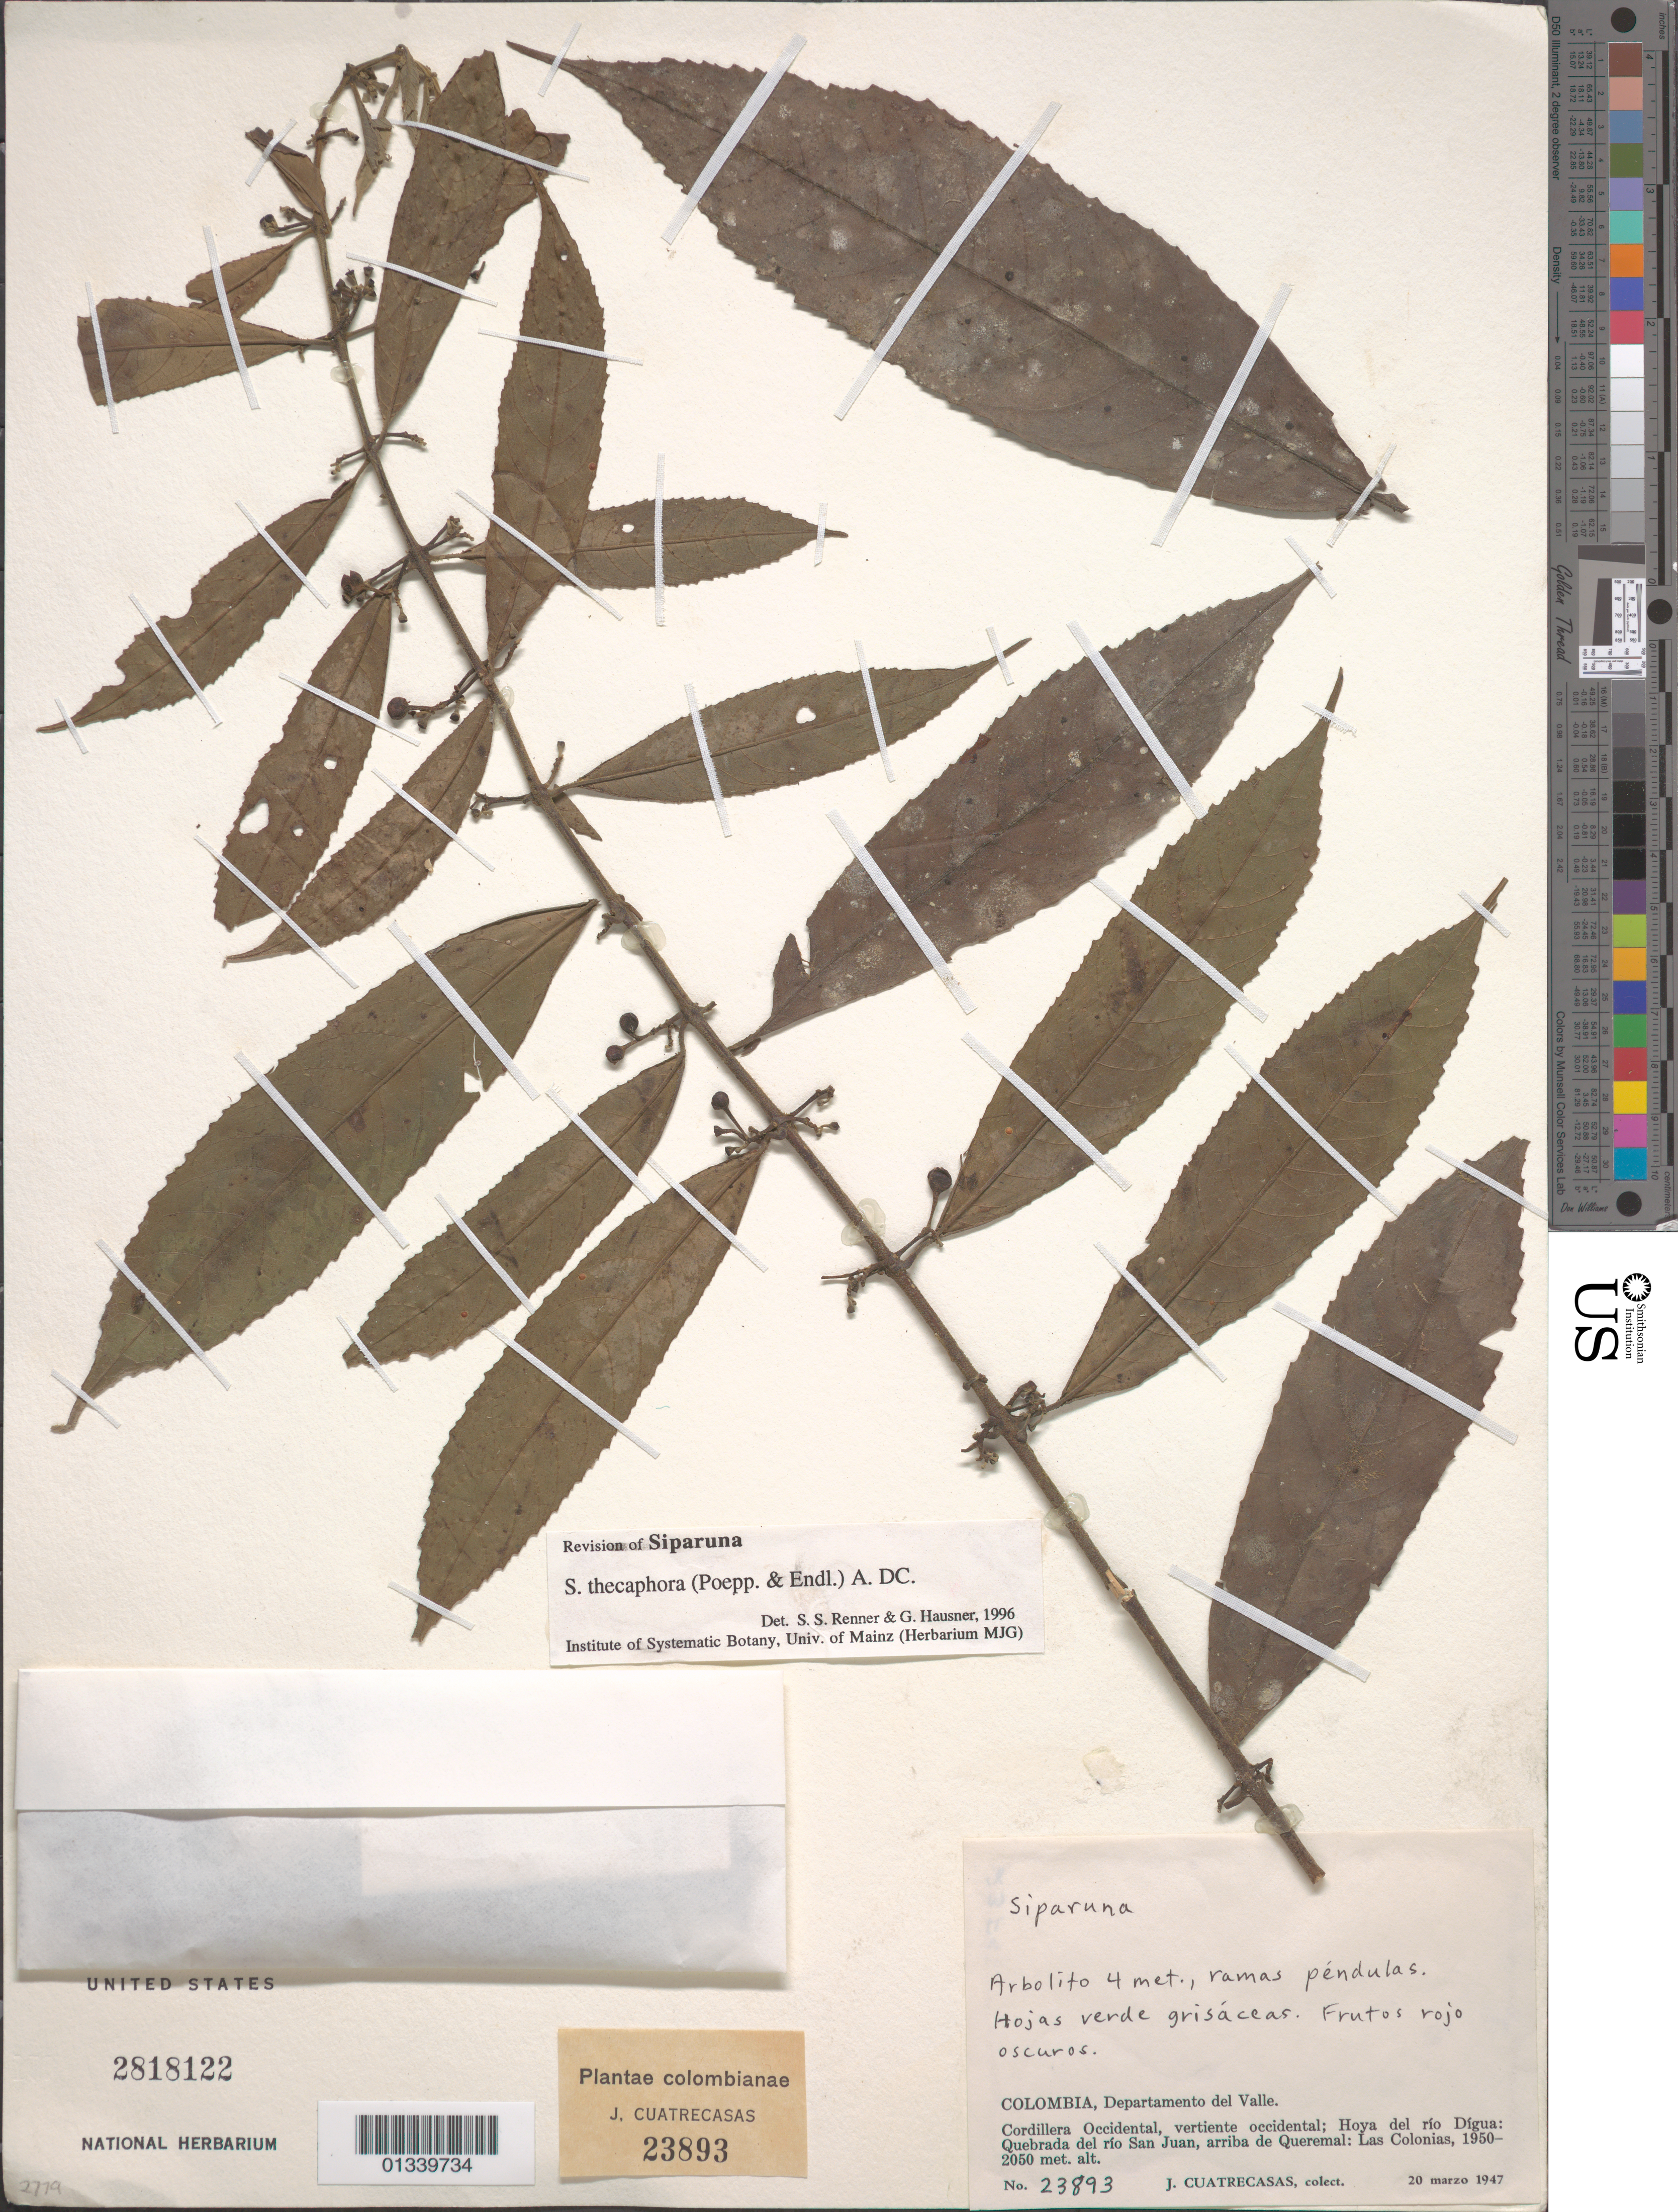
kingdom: Plantae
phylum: Tracheophyta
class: Magnoliopsida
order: Laurales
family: Siparunaceae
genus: Siparuna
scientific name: Siparuna sp.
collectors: J. Cuatrecasas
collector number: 23893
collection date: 1947-03-20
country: Colombia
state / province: Valle del Cauca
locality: Cordillera Occidental, vertiente occidental; Hoya del rio Digua; Quebrada del rio San Juan, arriba de Queremal; Las Colonias.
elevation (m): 1950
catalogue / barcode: US 2818122